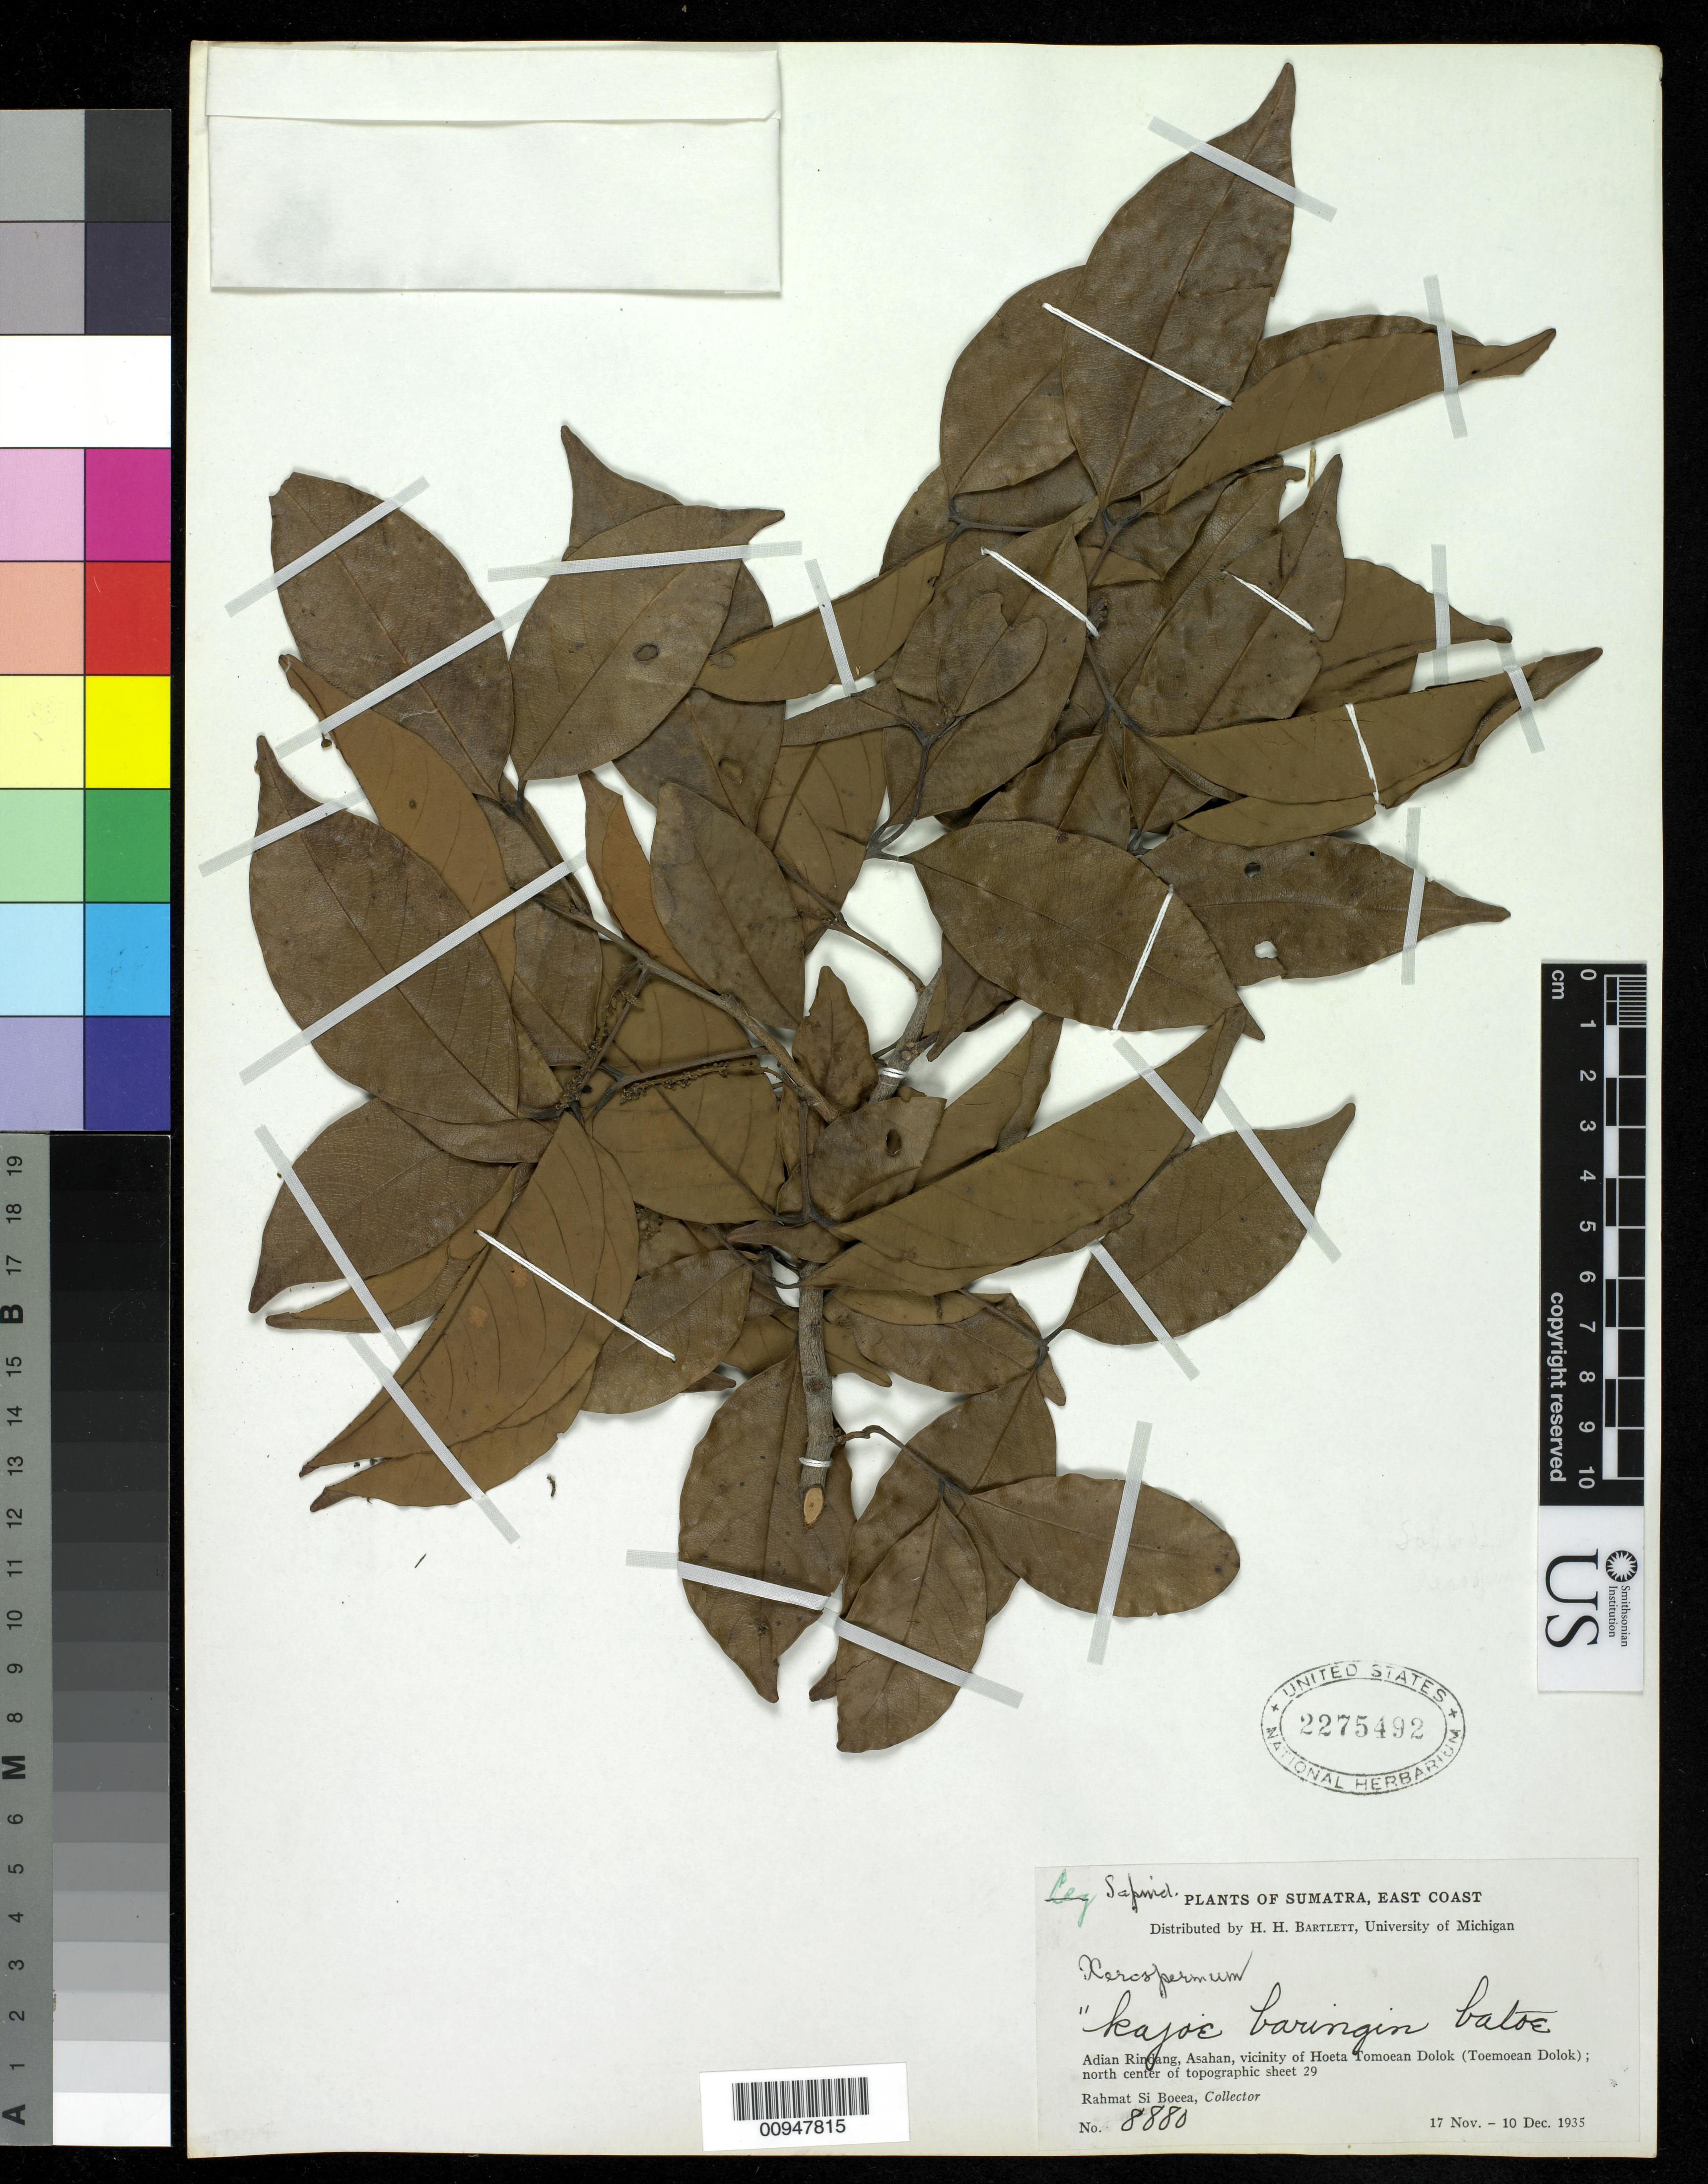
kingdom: Plantae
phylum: Tracheophyta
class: Magnoliopsida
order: Sapindales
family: Sapindaceae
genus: Xerospermum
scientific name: Xerospermum sp.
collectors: Rahmat Si Boeea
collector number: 8880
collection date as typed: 17 Nov 1935 to 10 Dec 1935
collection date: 1935-11-17/1935-12-10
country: Indonesia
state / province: Sumatra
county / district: Aceh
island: Sumatra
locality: Adian Rindang, Asahan, vicinity of Hoeta Tomoean Dolok (Toemoean Dolok)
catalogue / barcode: US 2275492